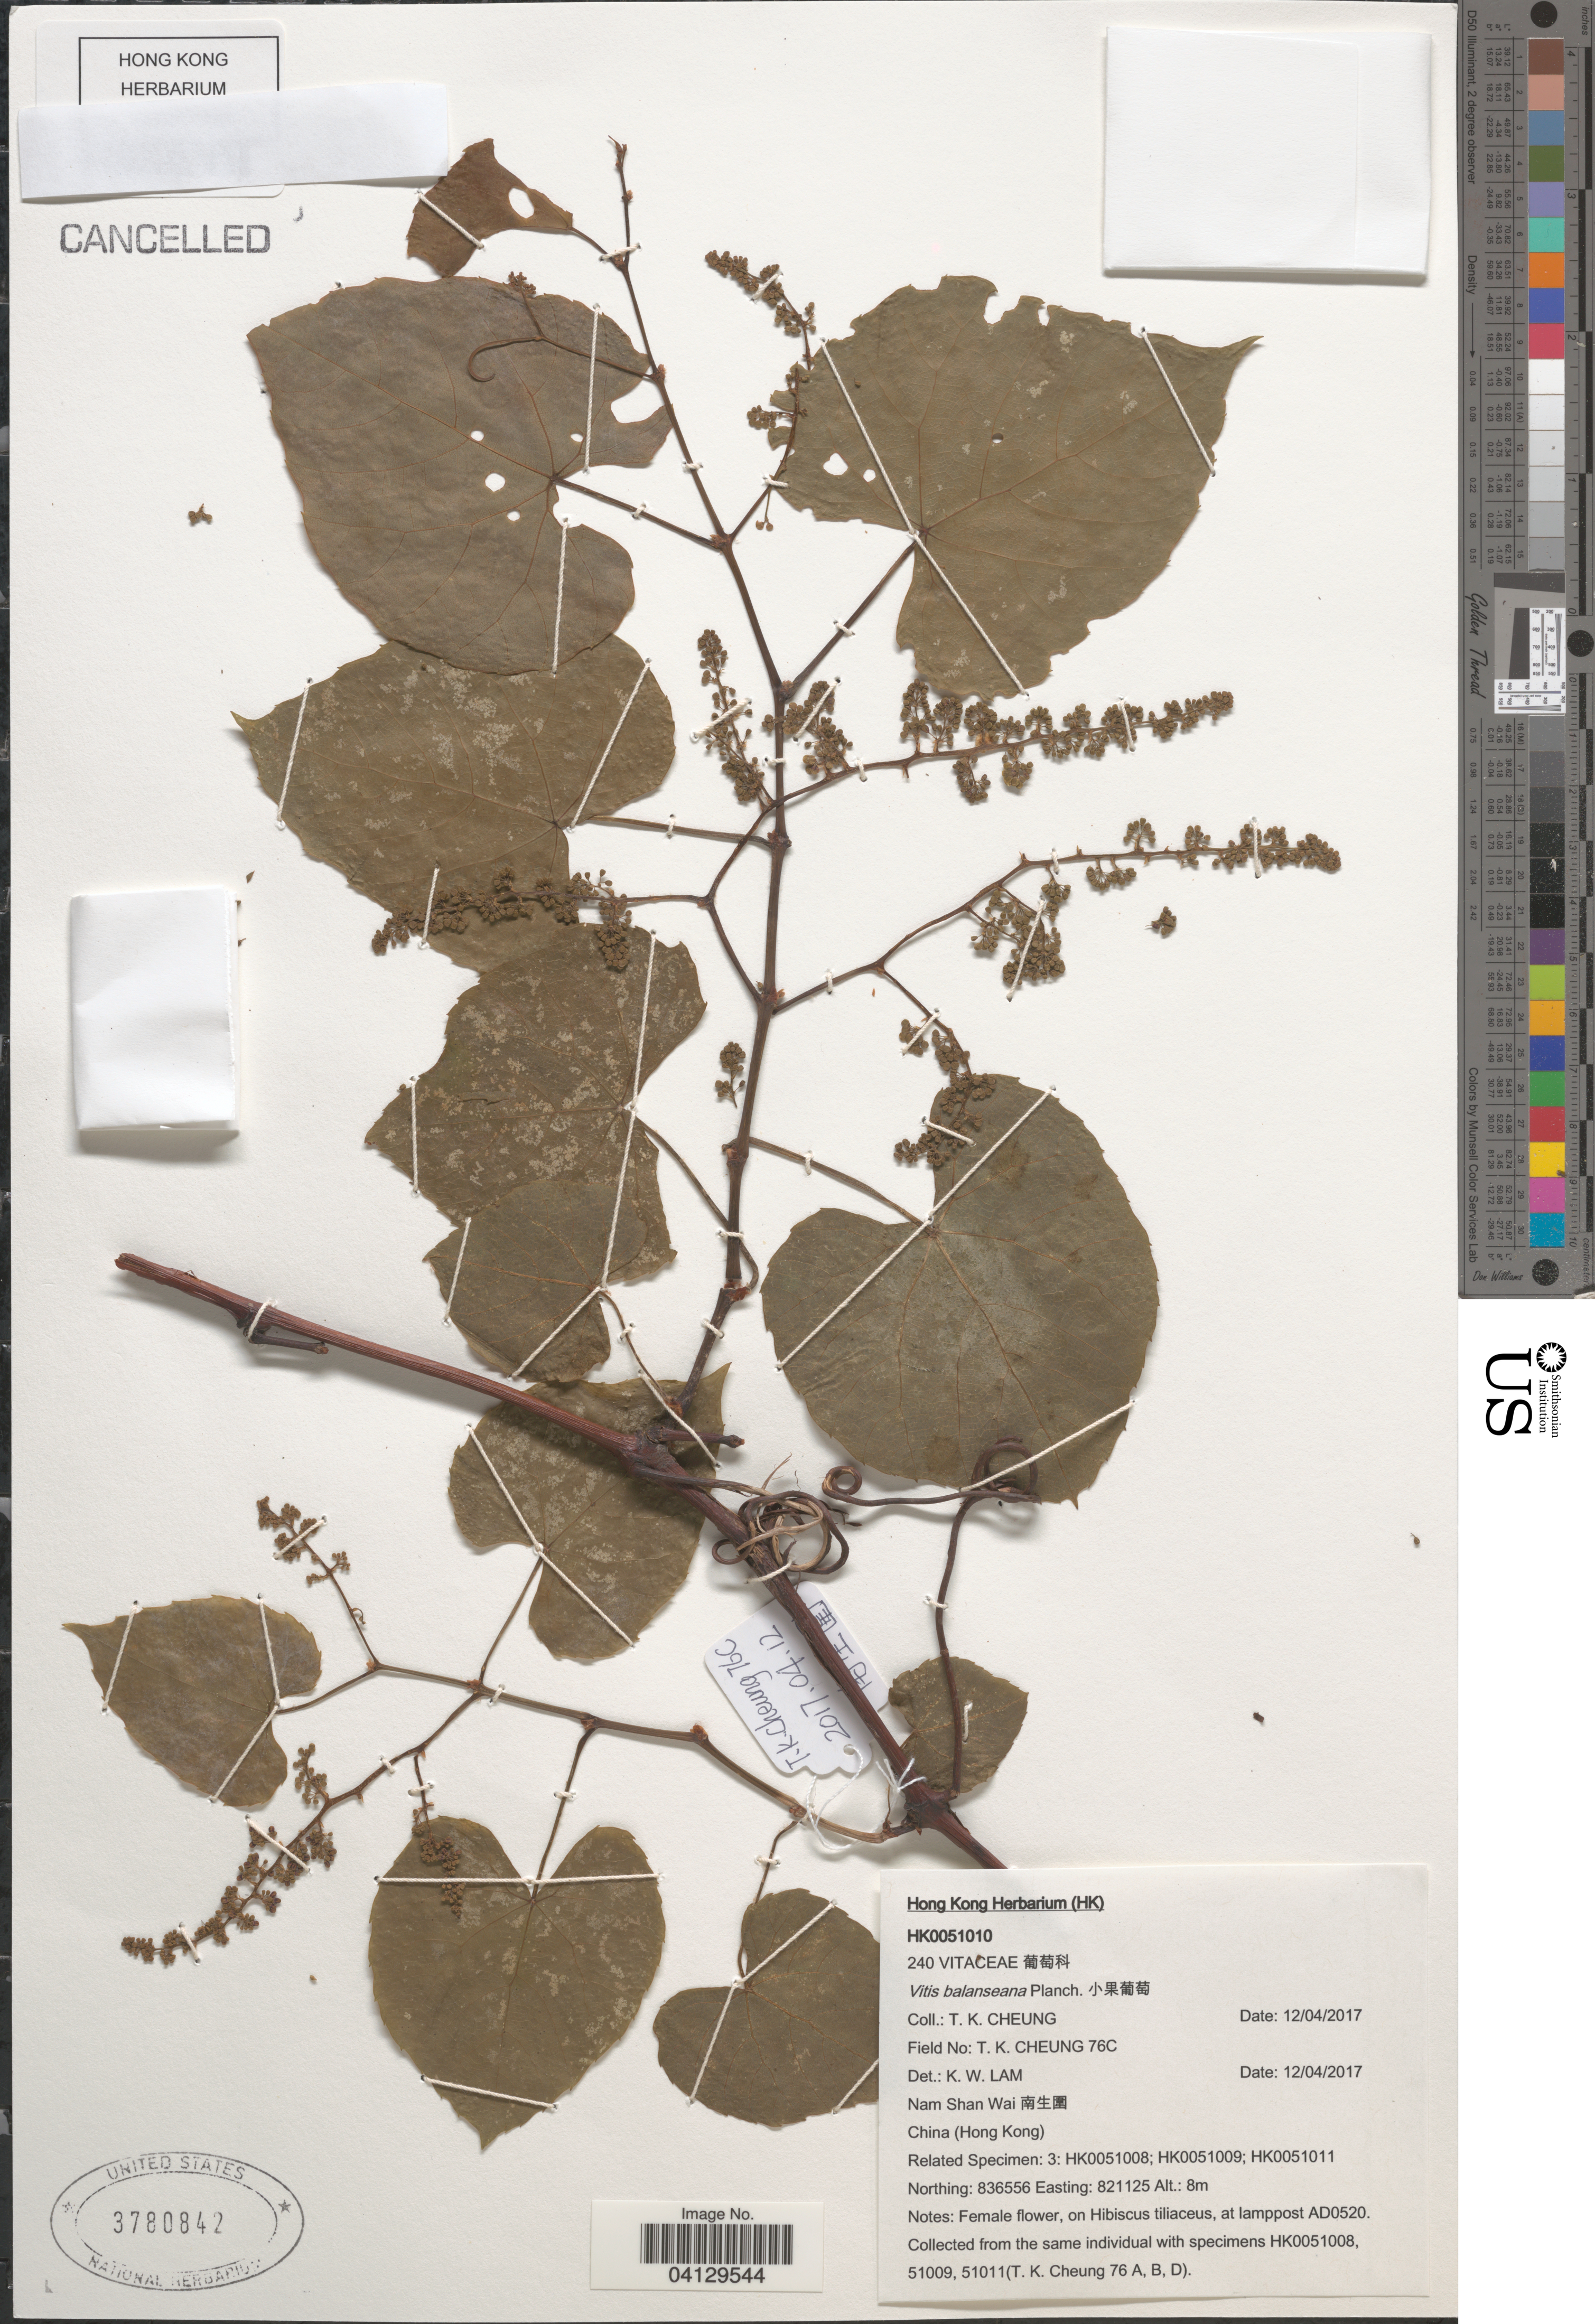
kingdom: Plantae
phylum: Tracheophyta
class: Magnoliopsida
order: Vitales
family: Vitaceae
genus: Vitis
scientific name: Vitis balansana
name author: Planch.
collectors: T. Cheung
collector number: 76C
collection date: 2017-04-12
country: China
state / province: Hong Kong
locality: Nam Shan Wai X.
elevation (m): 8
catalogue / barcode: US 3780842